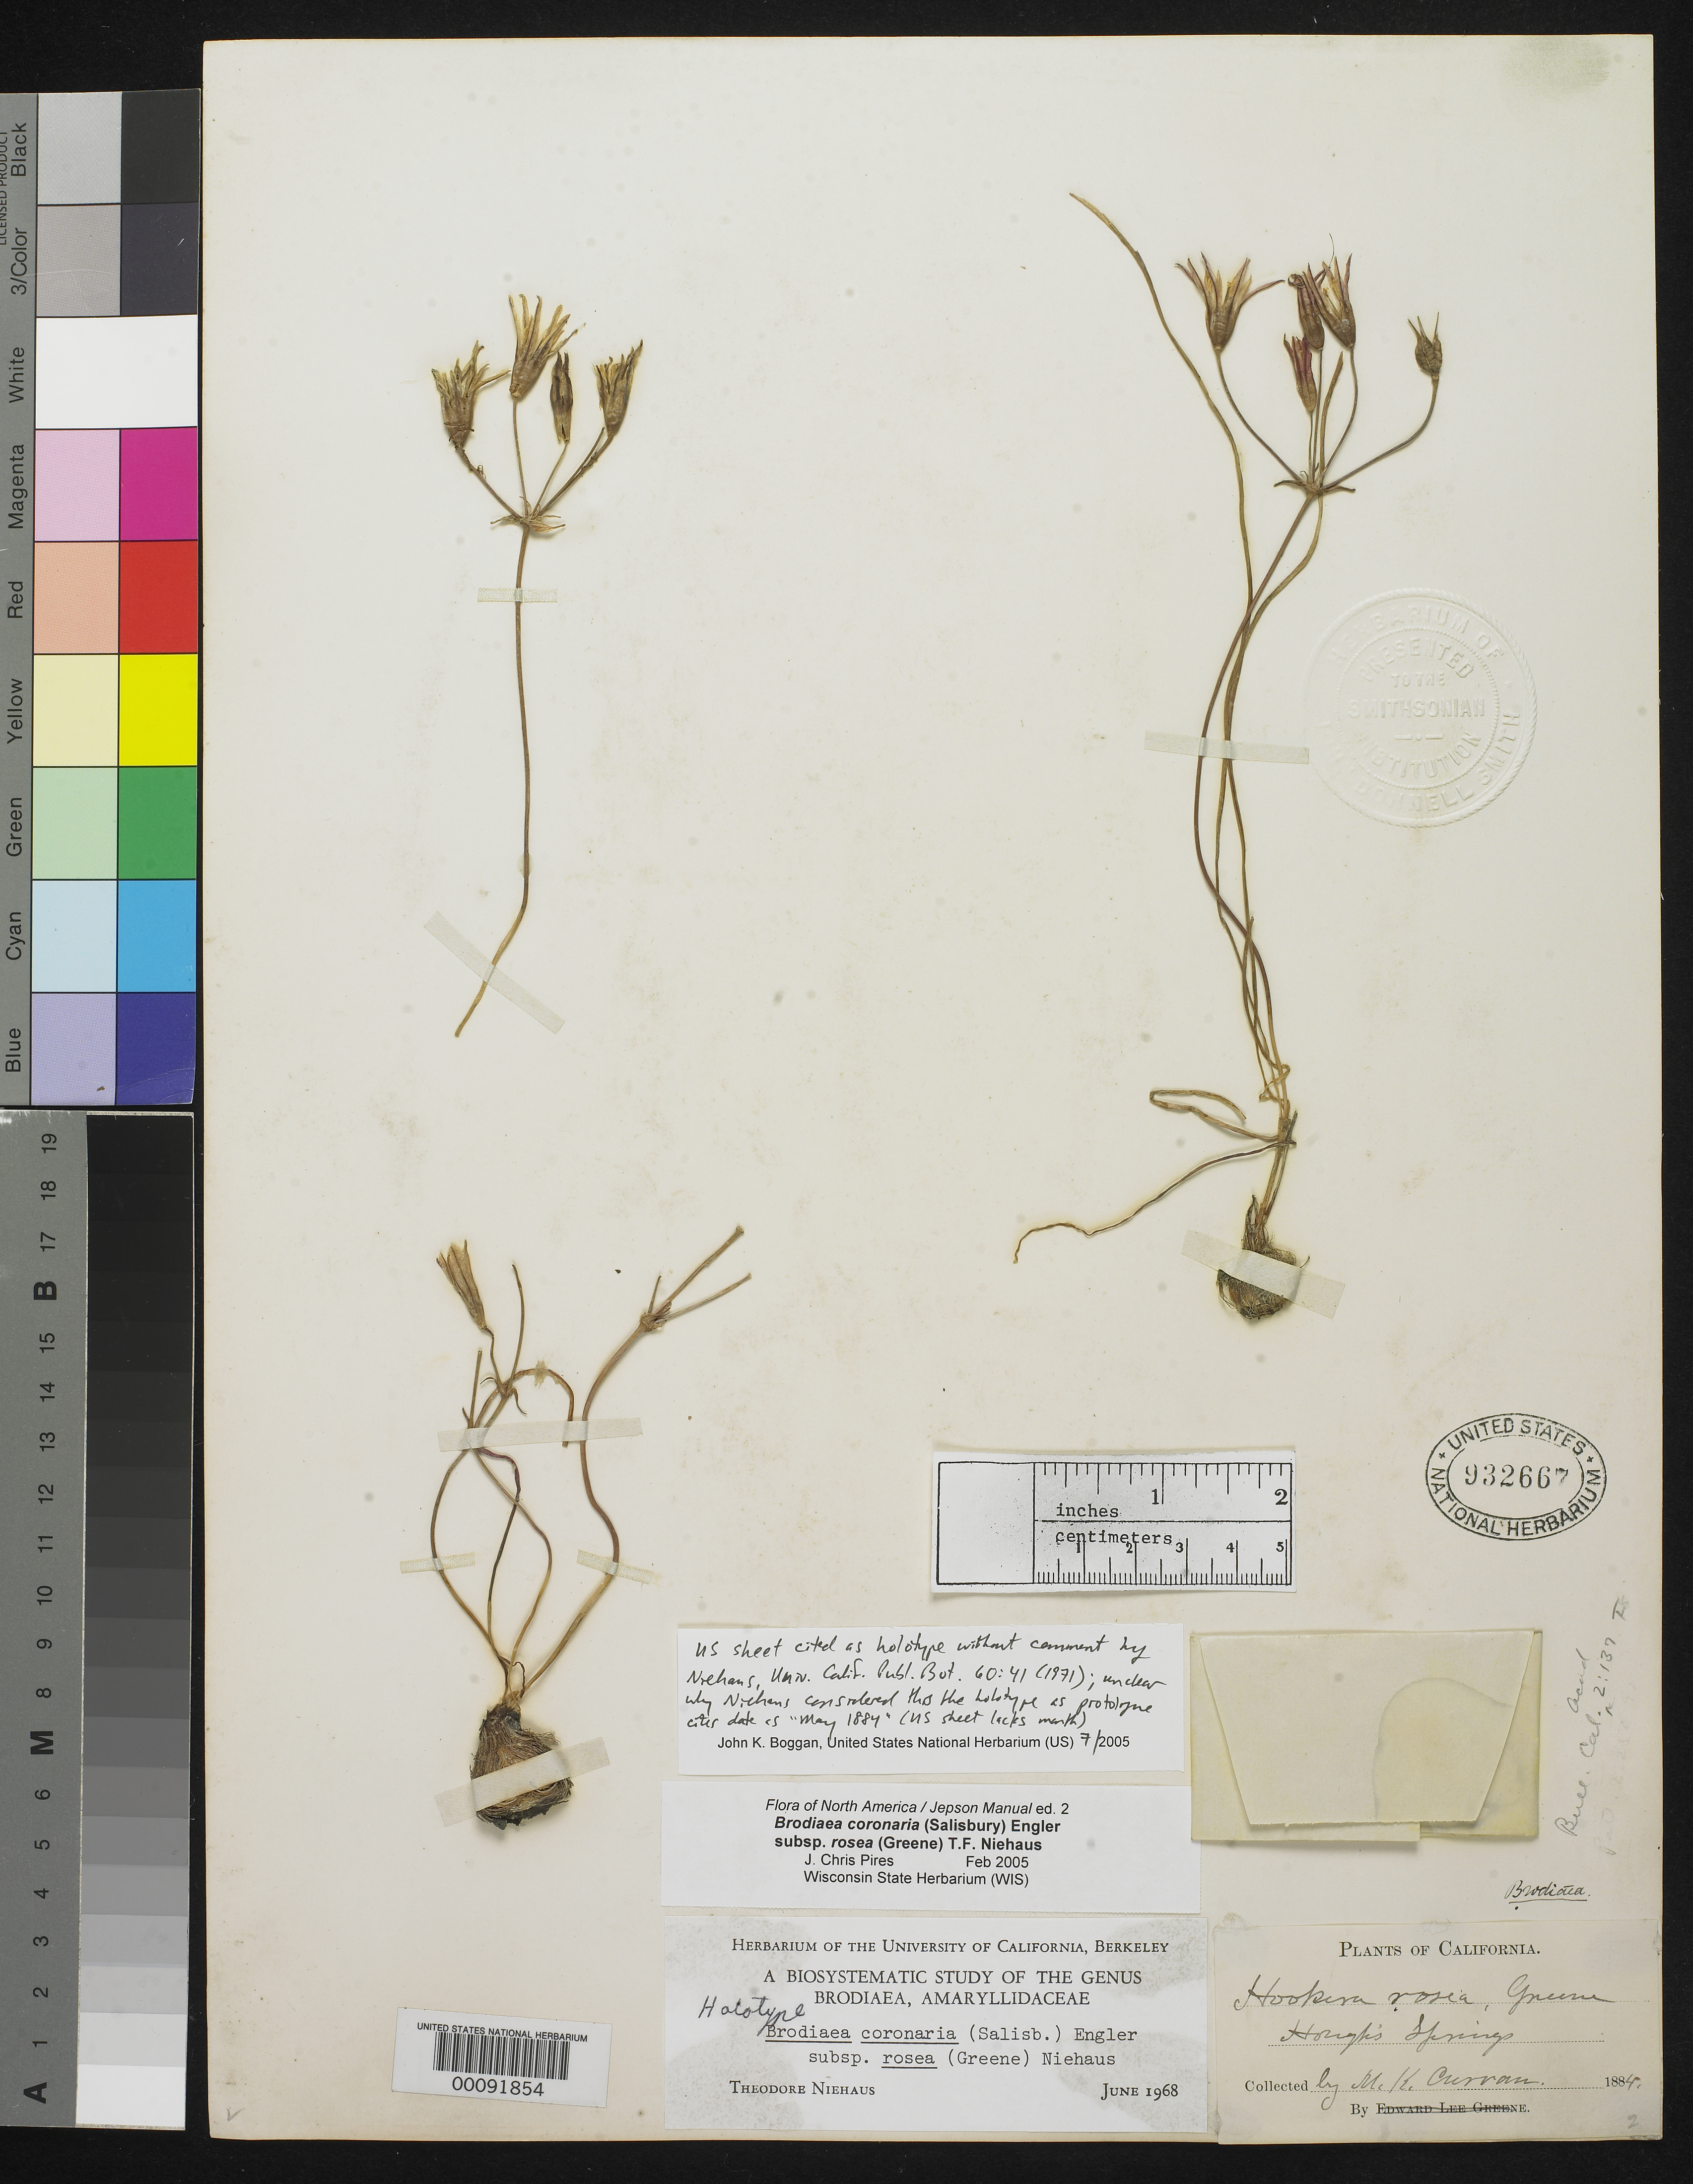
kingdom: Plantae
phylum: Tracheophyta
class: Liliopsida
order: Asparagales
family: Asparagaceae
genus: Hookera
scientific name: Hookera rosea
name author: Greene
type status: Holotype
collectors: Curran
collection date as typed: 1884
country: United States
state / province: California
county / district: Lake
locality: Hough's Springs.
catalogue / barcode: US 932667